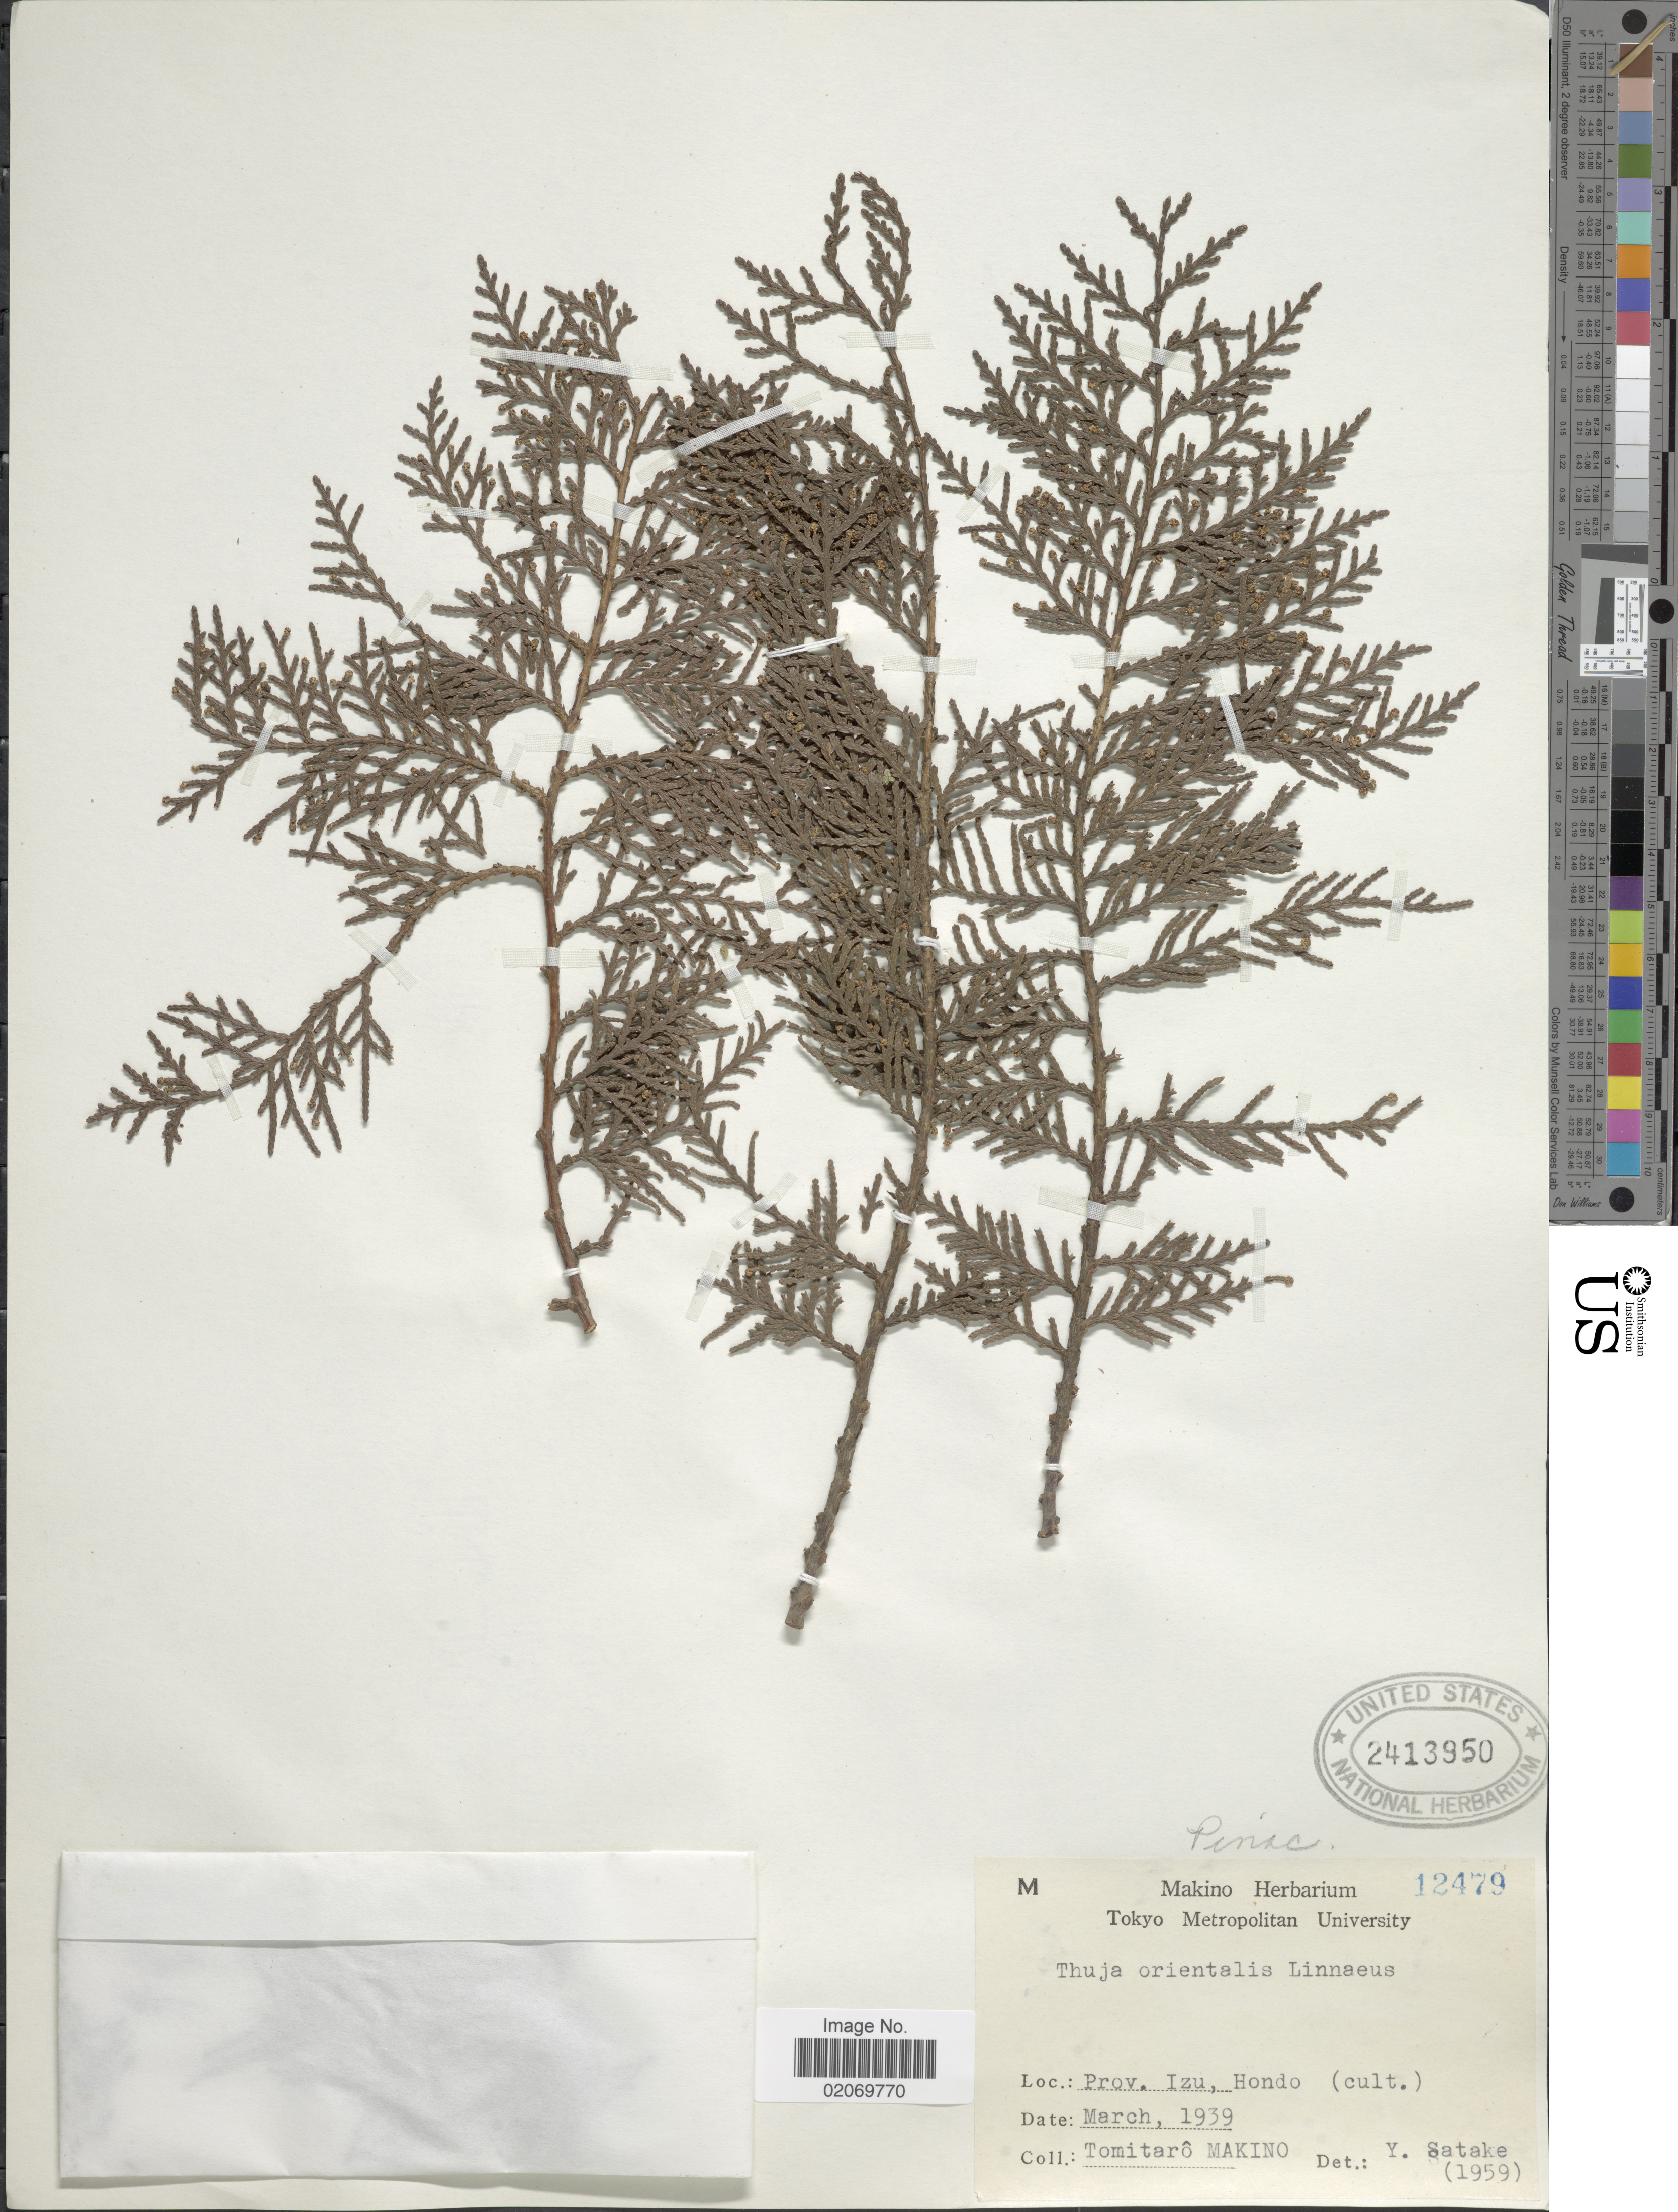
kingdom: Plantae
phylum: Tracheophyta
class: Pinopsida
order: Pinales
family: Cupressaceae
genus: Thuja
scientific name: Thuja orientalis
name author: L.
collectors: T. Makino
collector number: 12479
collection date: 1939-03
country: Japan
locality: Prov. Izu, Hondo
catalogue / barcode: US 2413950